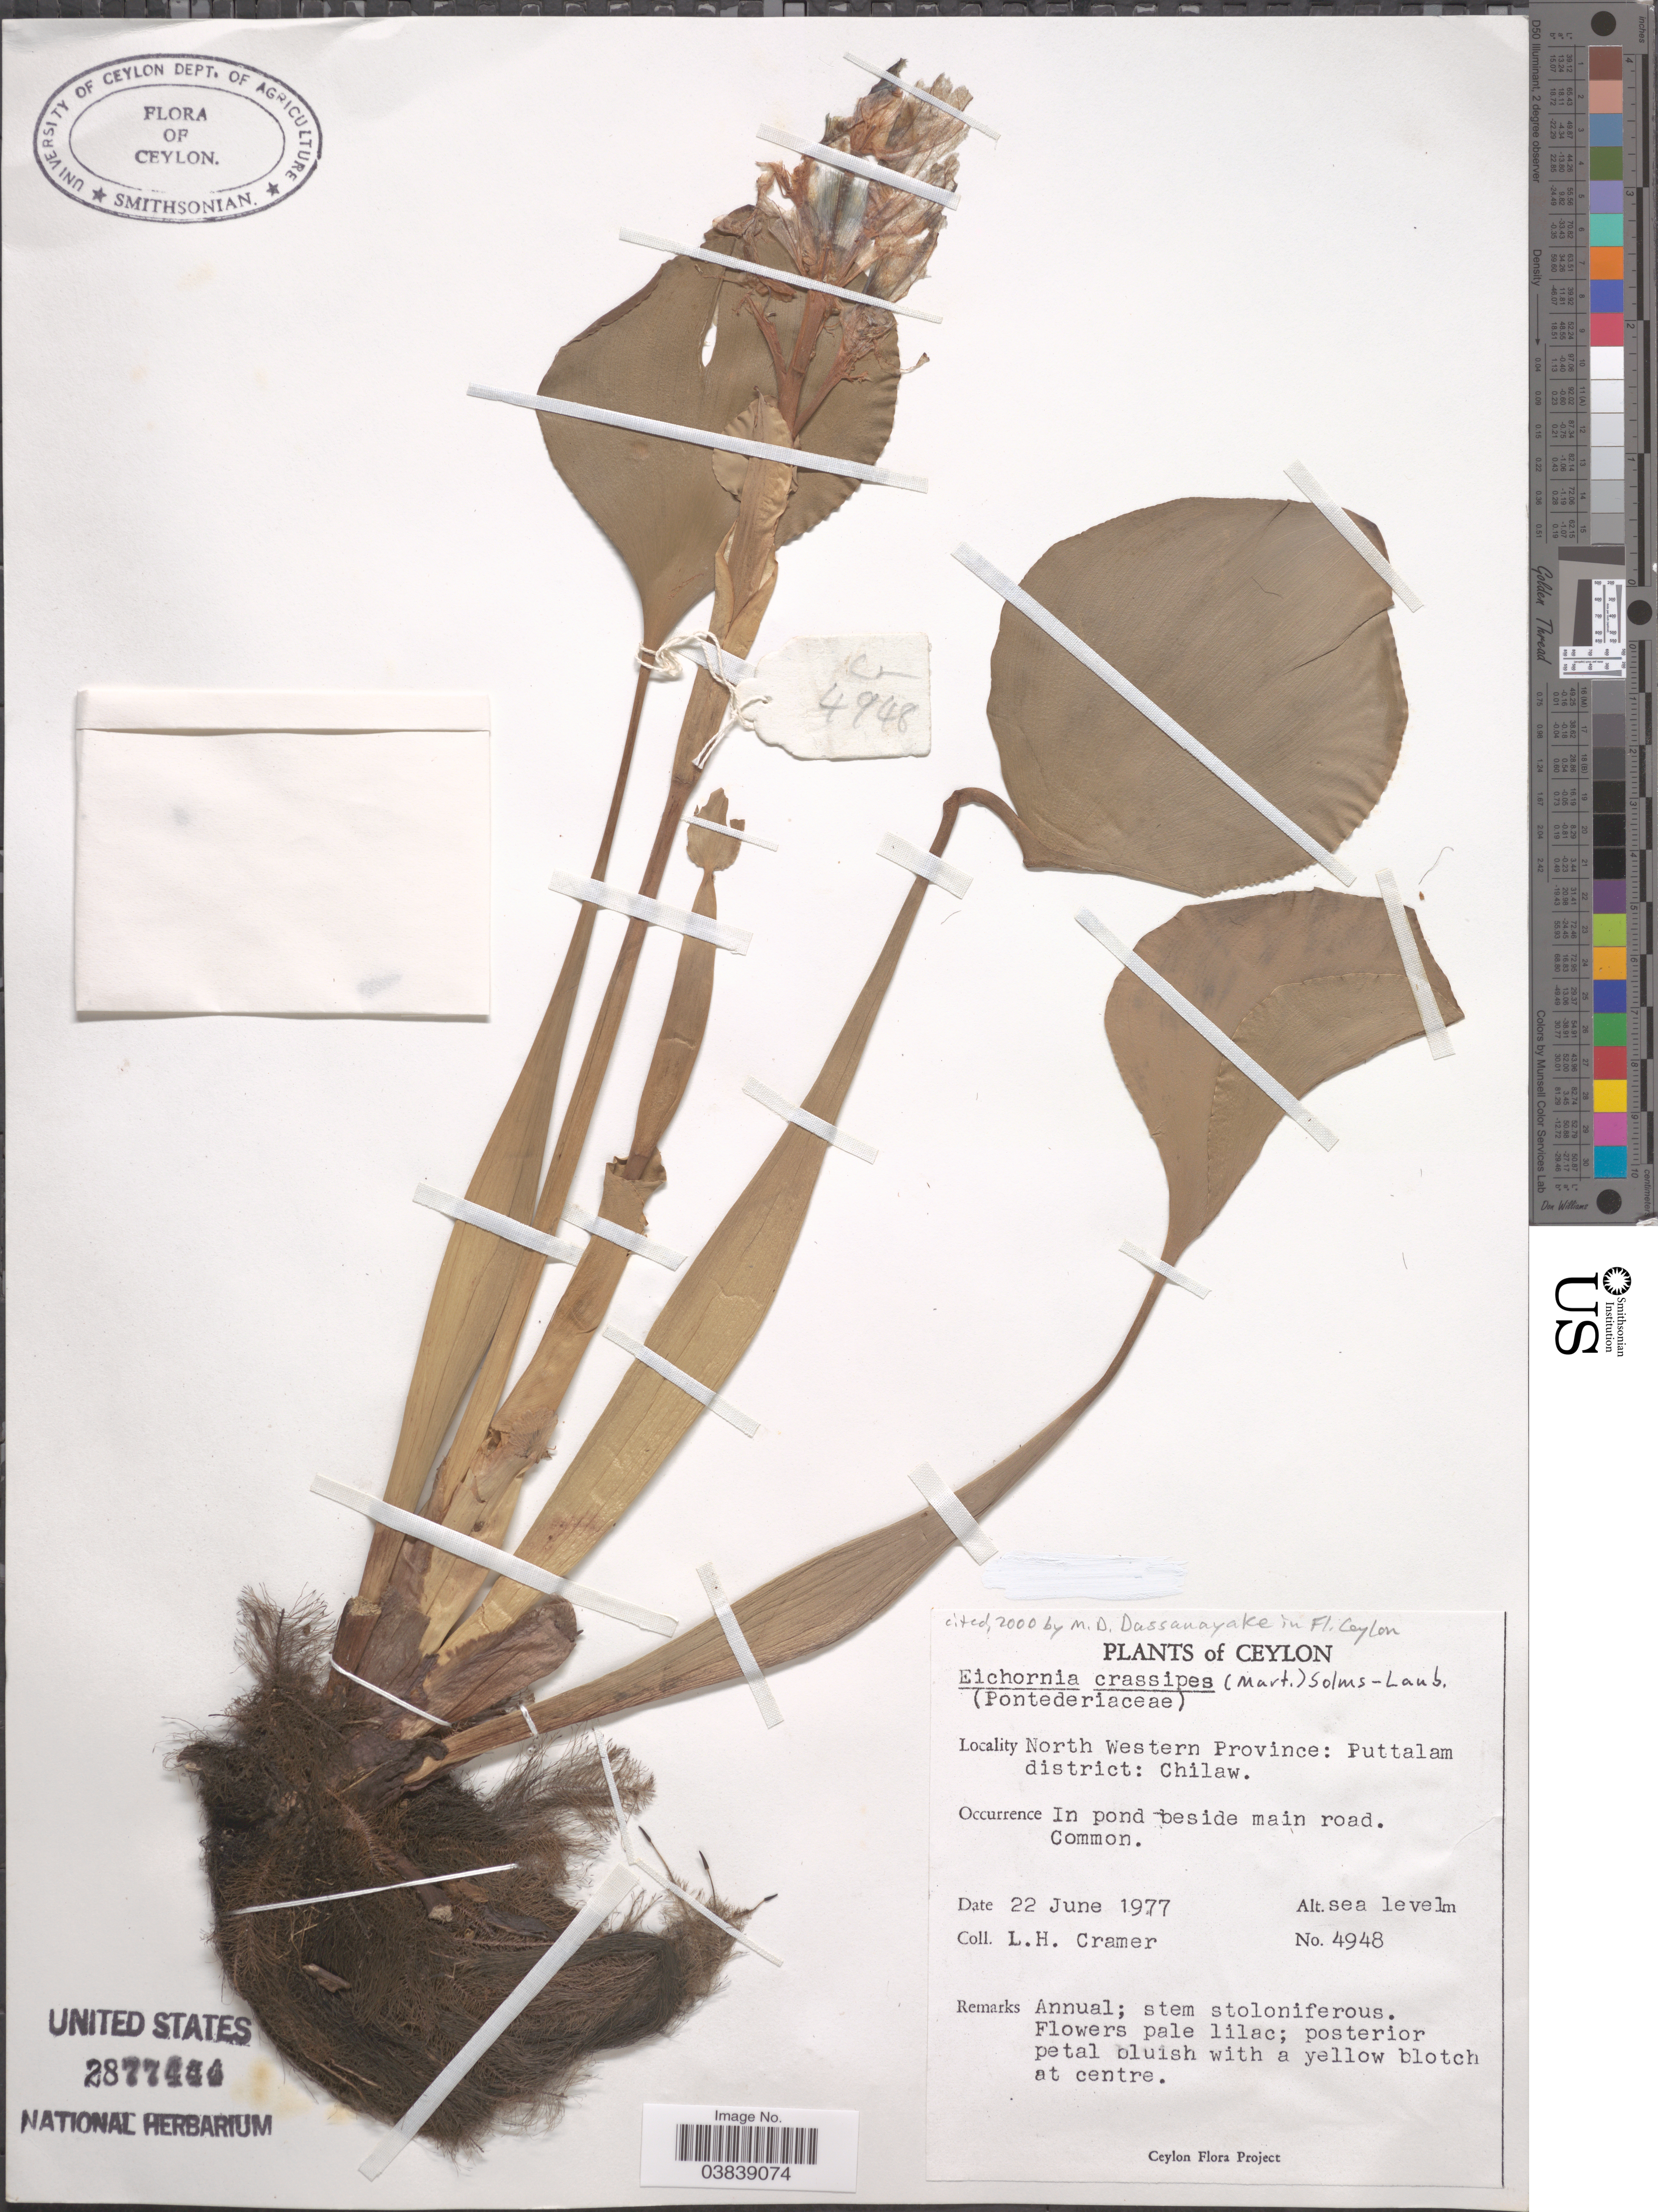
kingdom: Plantae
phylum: Tracheophyta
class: Liliopsida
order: Commelinales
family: Pontederiaceae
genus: Eichhornia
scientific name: Eichhornia crassipes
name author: (Mart.) Solms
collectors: L. H. Cramer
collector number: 4948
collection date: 1977-06-22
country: Sri Lanka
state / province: North Western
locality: Ceylon. Puttalam district: Chilaw.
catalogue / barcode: US 2877444